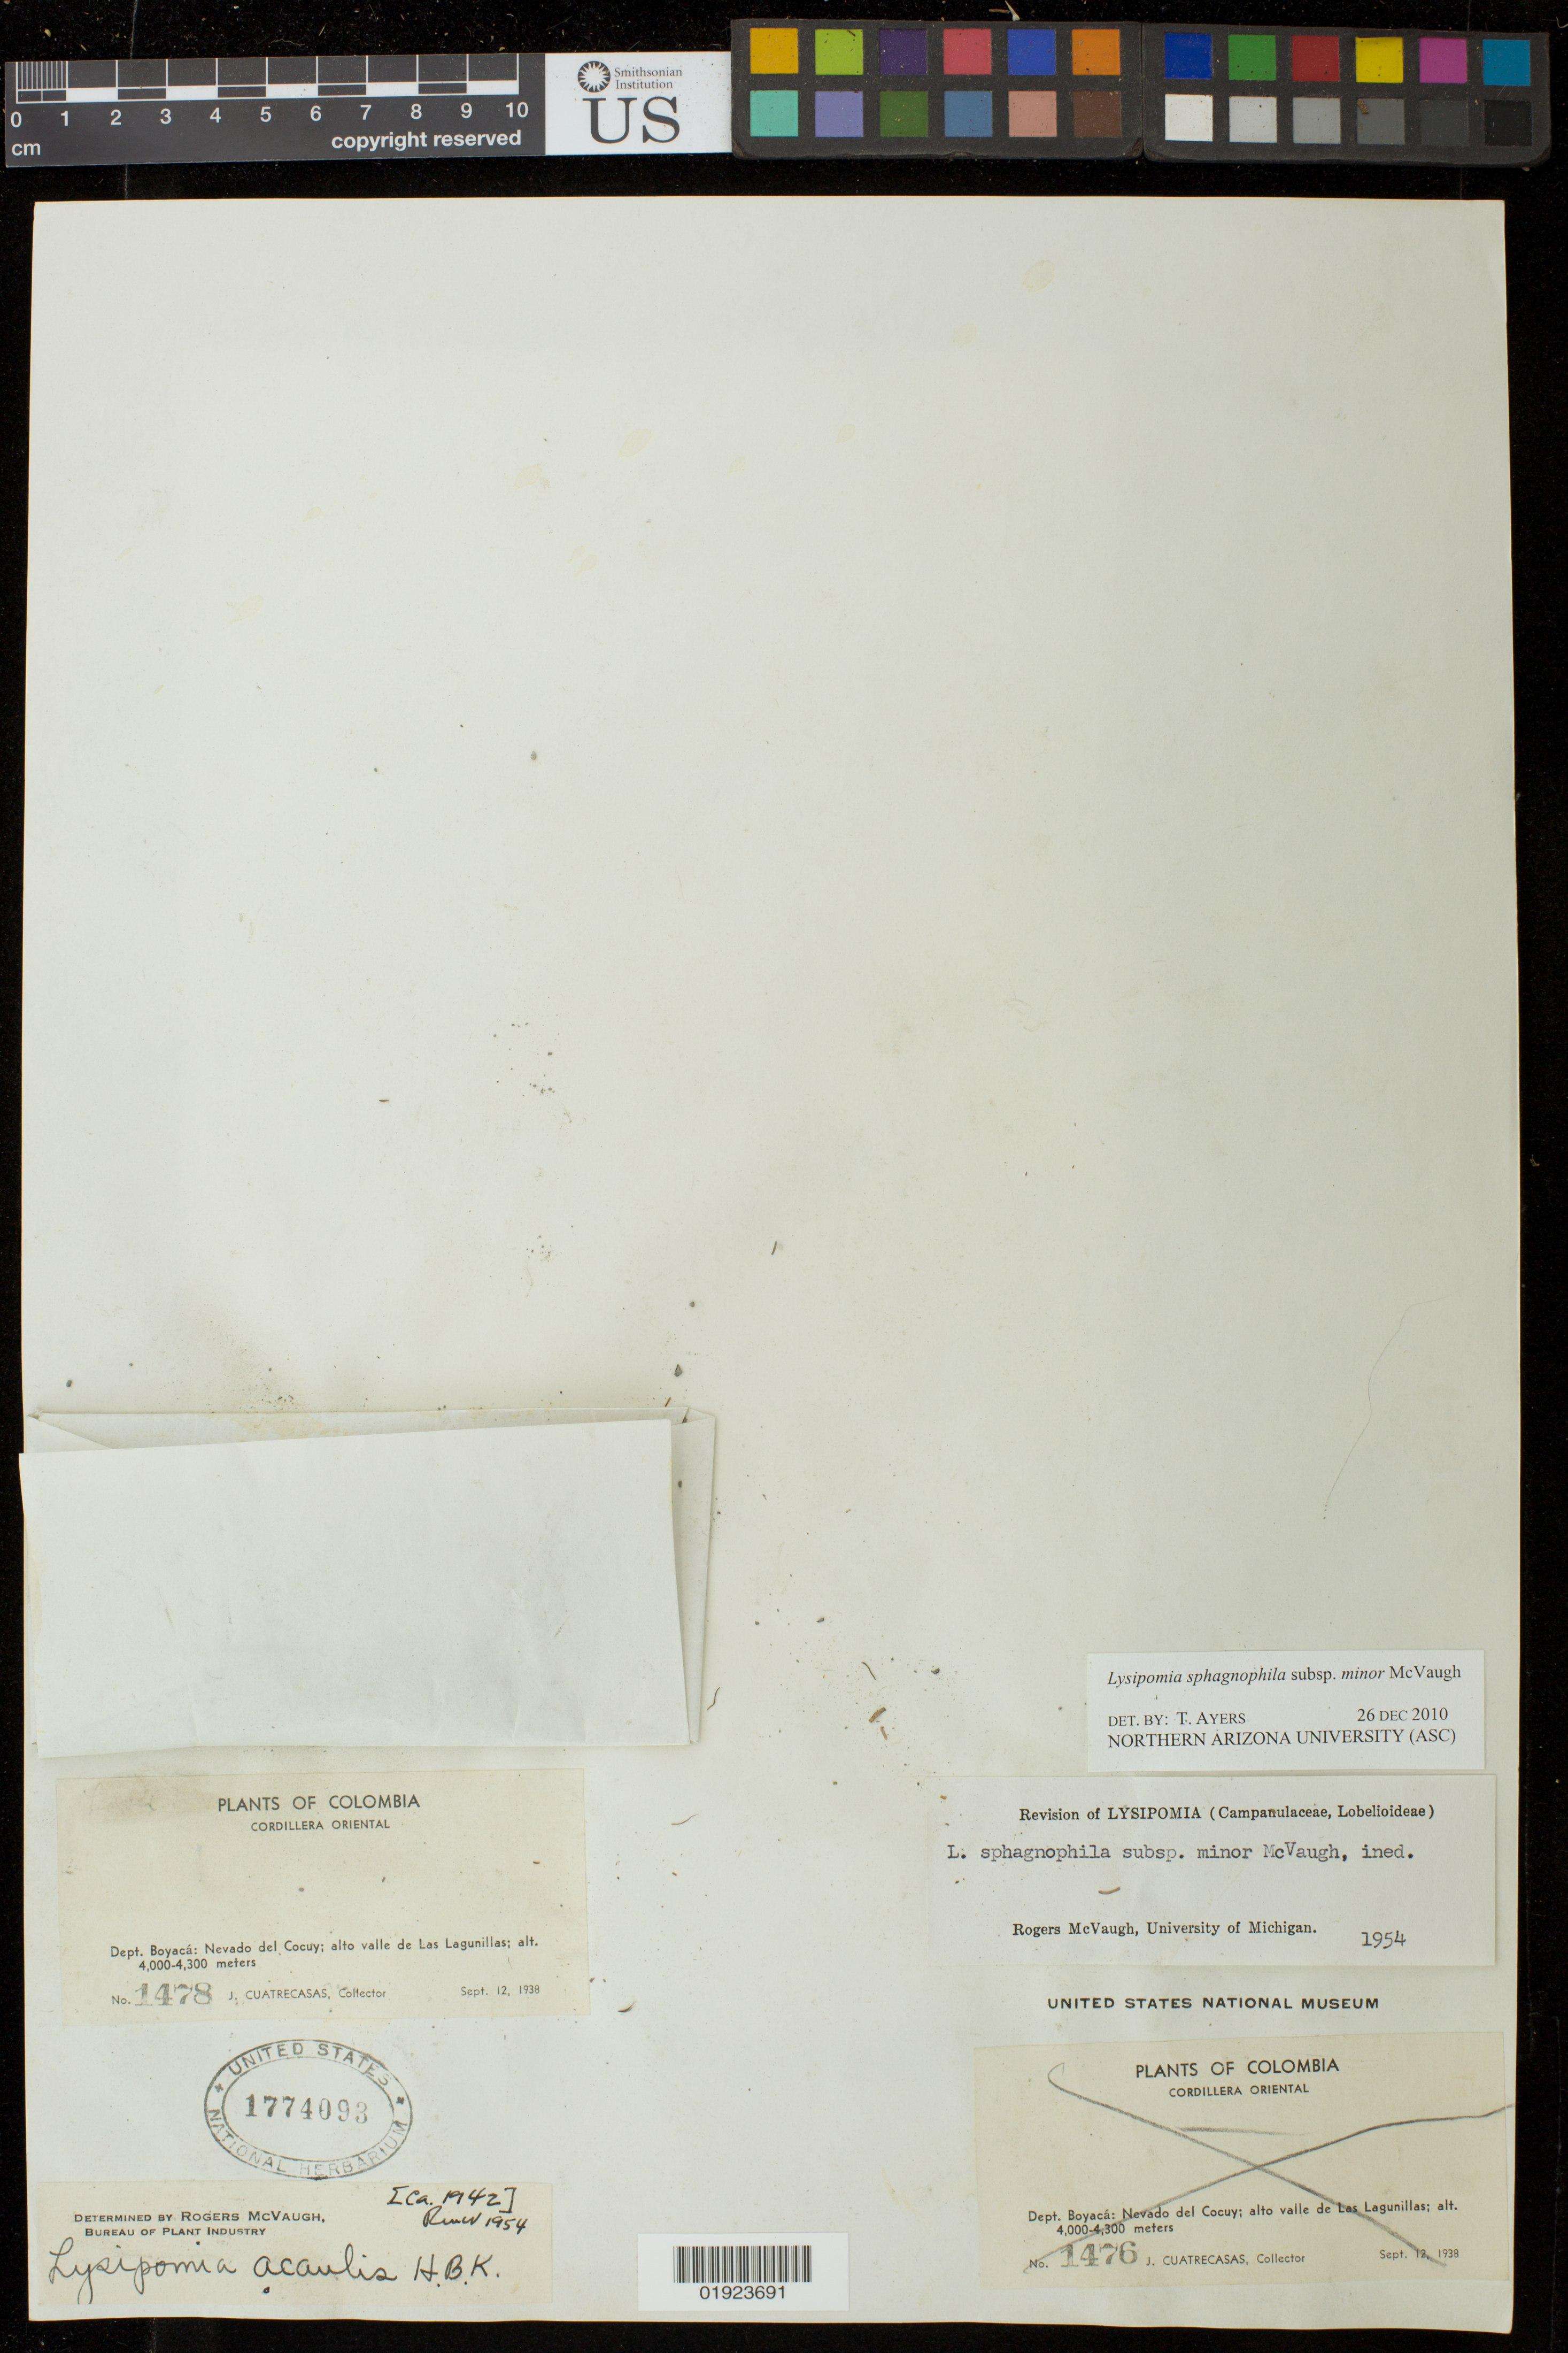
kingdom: Plantae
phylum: Tracheophyta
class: Magnoliopsida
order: Asterales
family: Campanulaceae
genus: Lysipomia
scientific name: Lysipomia sphagnophila subsp. minor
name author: McVaugh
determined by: Ayers, T.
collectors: J. Cuatrecasas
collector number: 1478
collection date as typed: Sept. 12, 1938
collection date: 1938-09-12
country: Colombia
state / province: Boyacá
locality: Nevado del Cocuy; alto valle de Las Lagunillas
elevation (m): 4000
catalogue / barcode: US 1774093